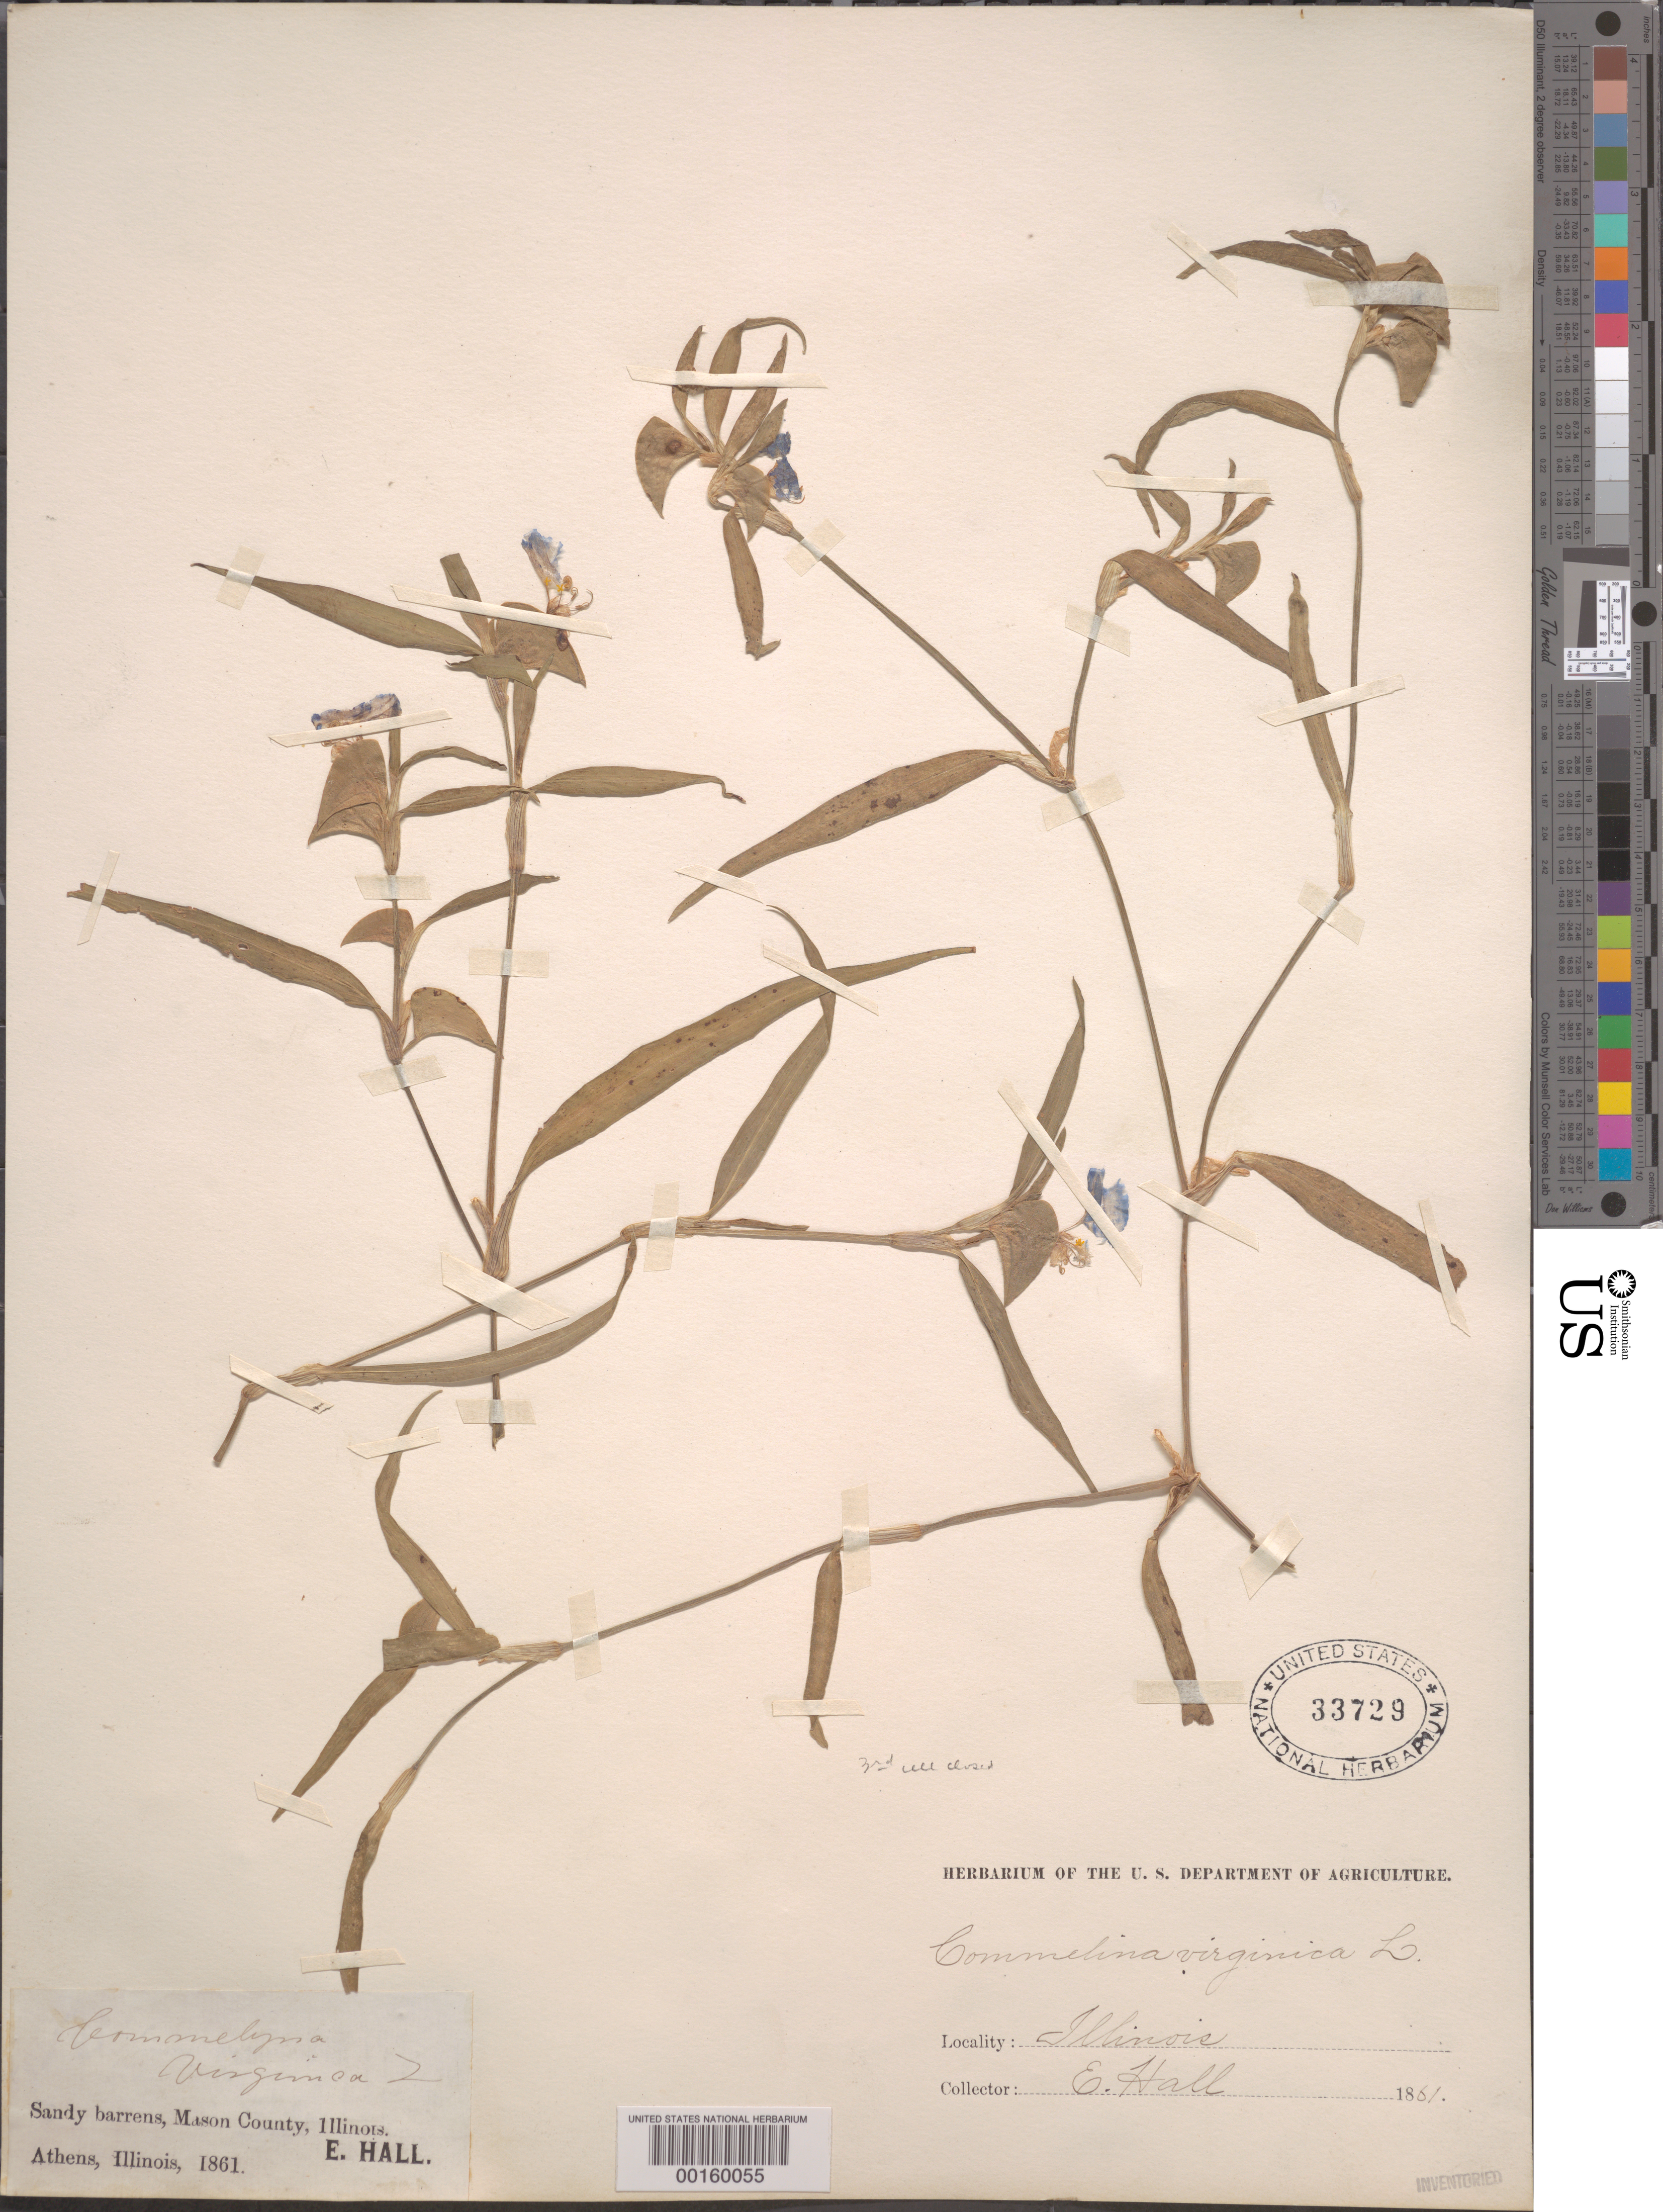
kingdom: Plantae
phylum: Tracheophyta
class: Liliopsida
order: Commelinales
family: Commelinaceae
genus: Commelina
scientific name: Commelina erecta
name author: L.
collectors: E. Hall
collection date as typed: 1861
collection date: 1861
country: United States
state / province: Illinois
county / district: Mason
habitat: Sandy barrens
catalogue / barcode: US 33729